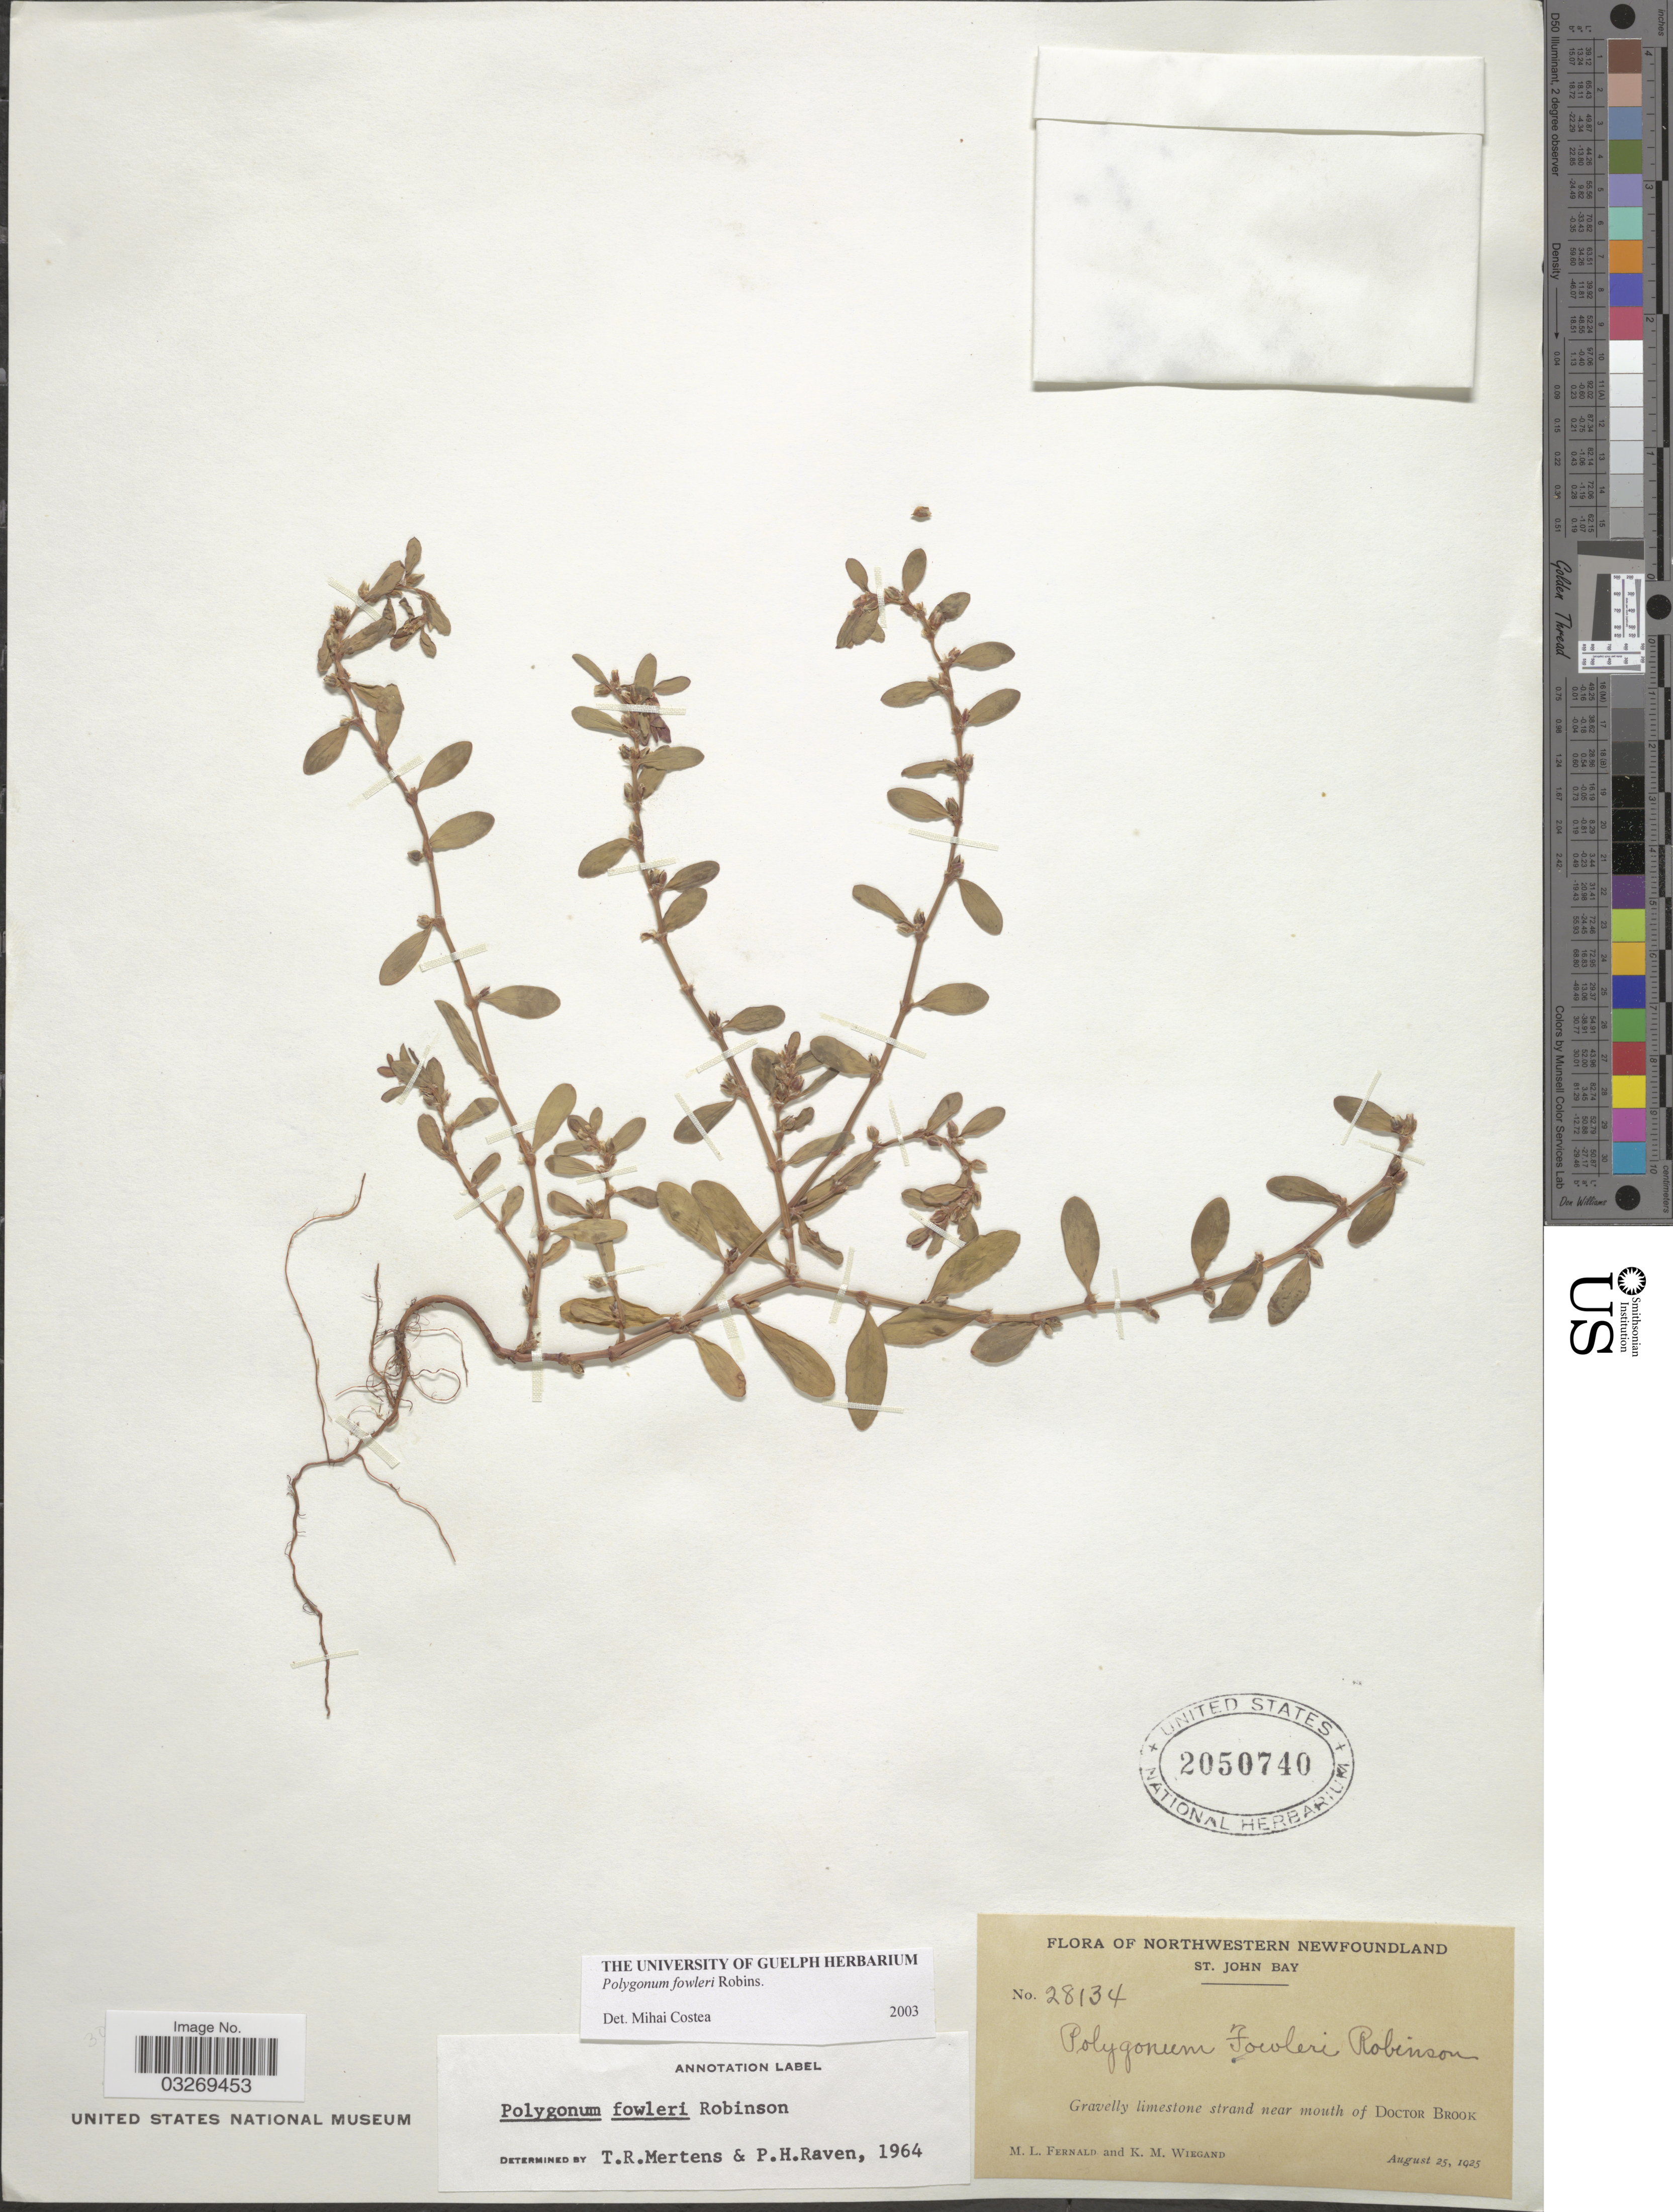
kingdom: Plantae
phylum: Tracheophyta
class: Magnoliopsida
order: Caryophyllales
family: Polygonaceae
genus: Polygonum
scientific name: Polygonum fowleri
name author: B.L. Rob.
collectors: M. L. Fernald & K. M. Wiegand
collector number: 28134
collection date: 1925-08-25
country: Canada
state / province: Newfoundland and Labrador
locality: Northwestern Newfoundland, St. John Bay, Gravelly limestone strand near mouth of Doctor Brook.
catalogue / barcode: US 2050740